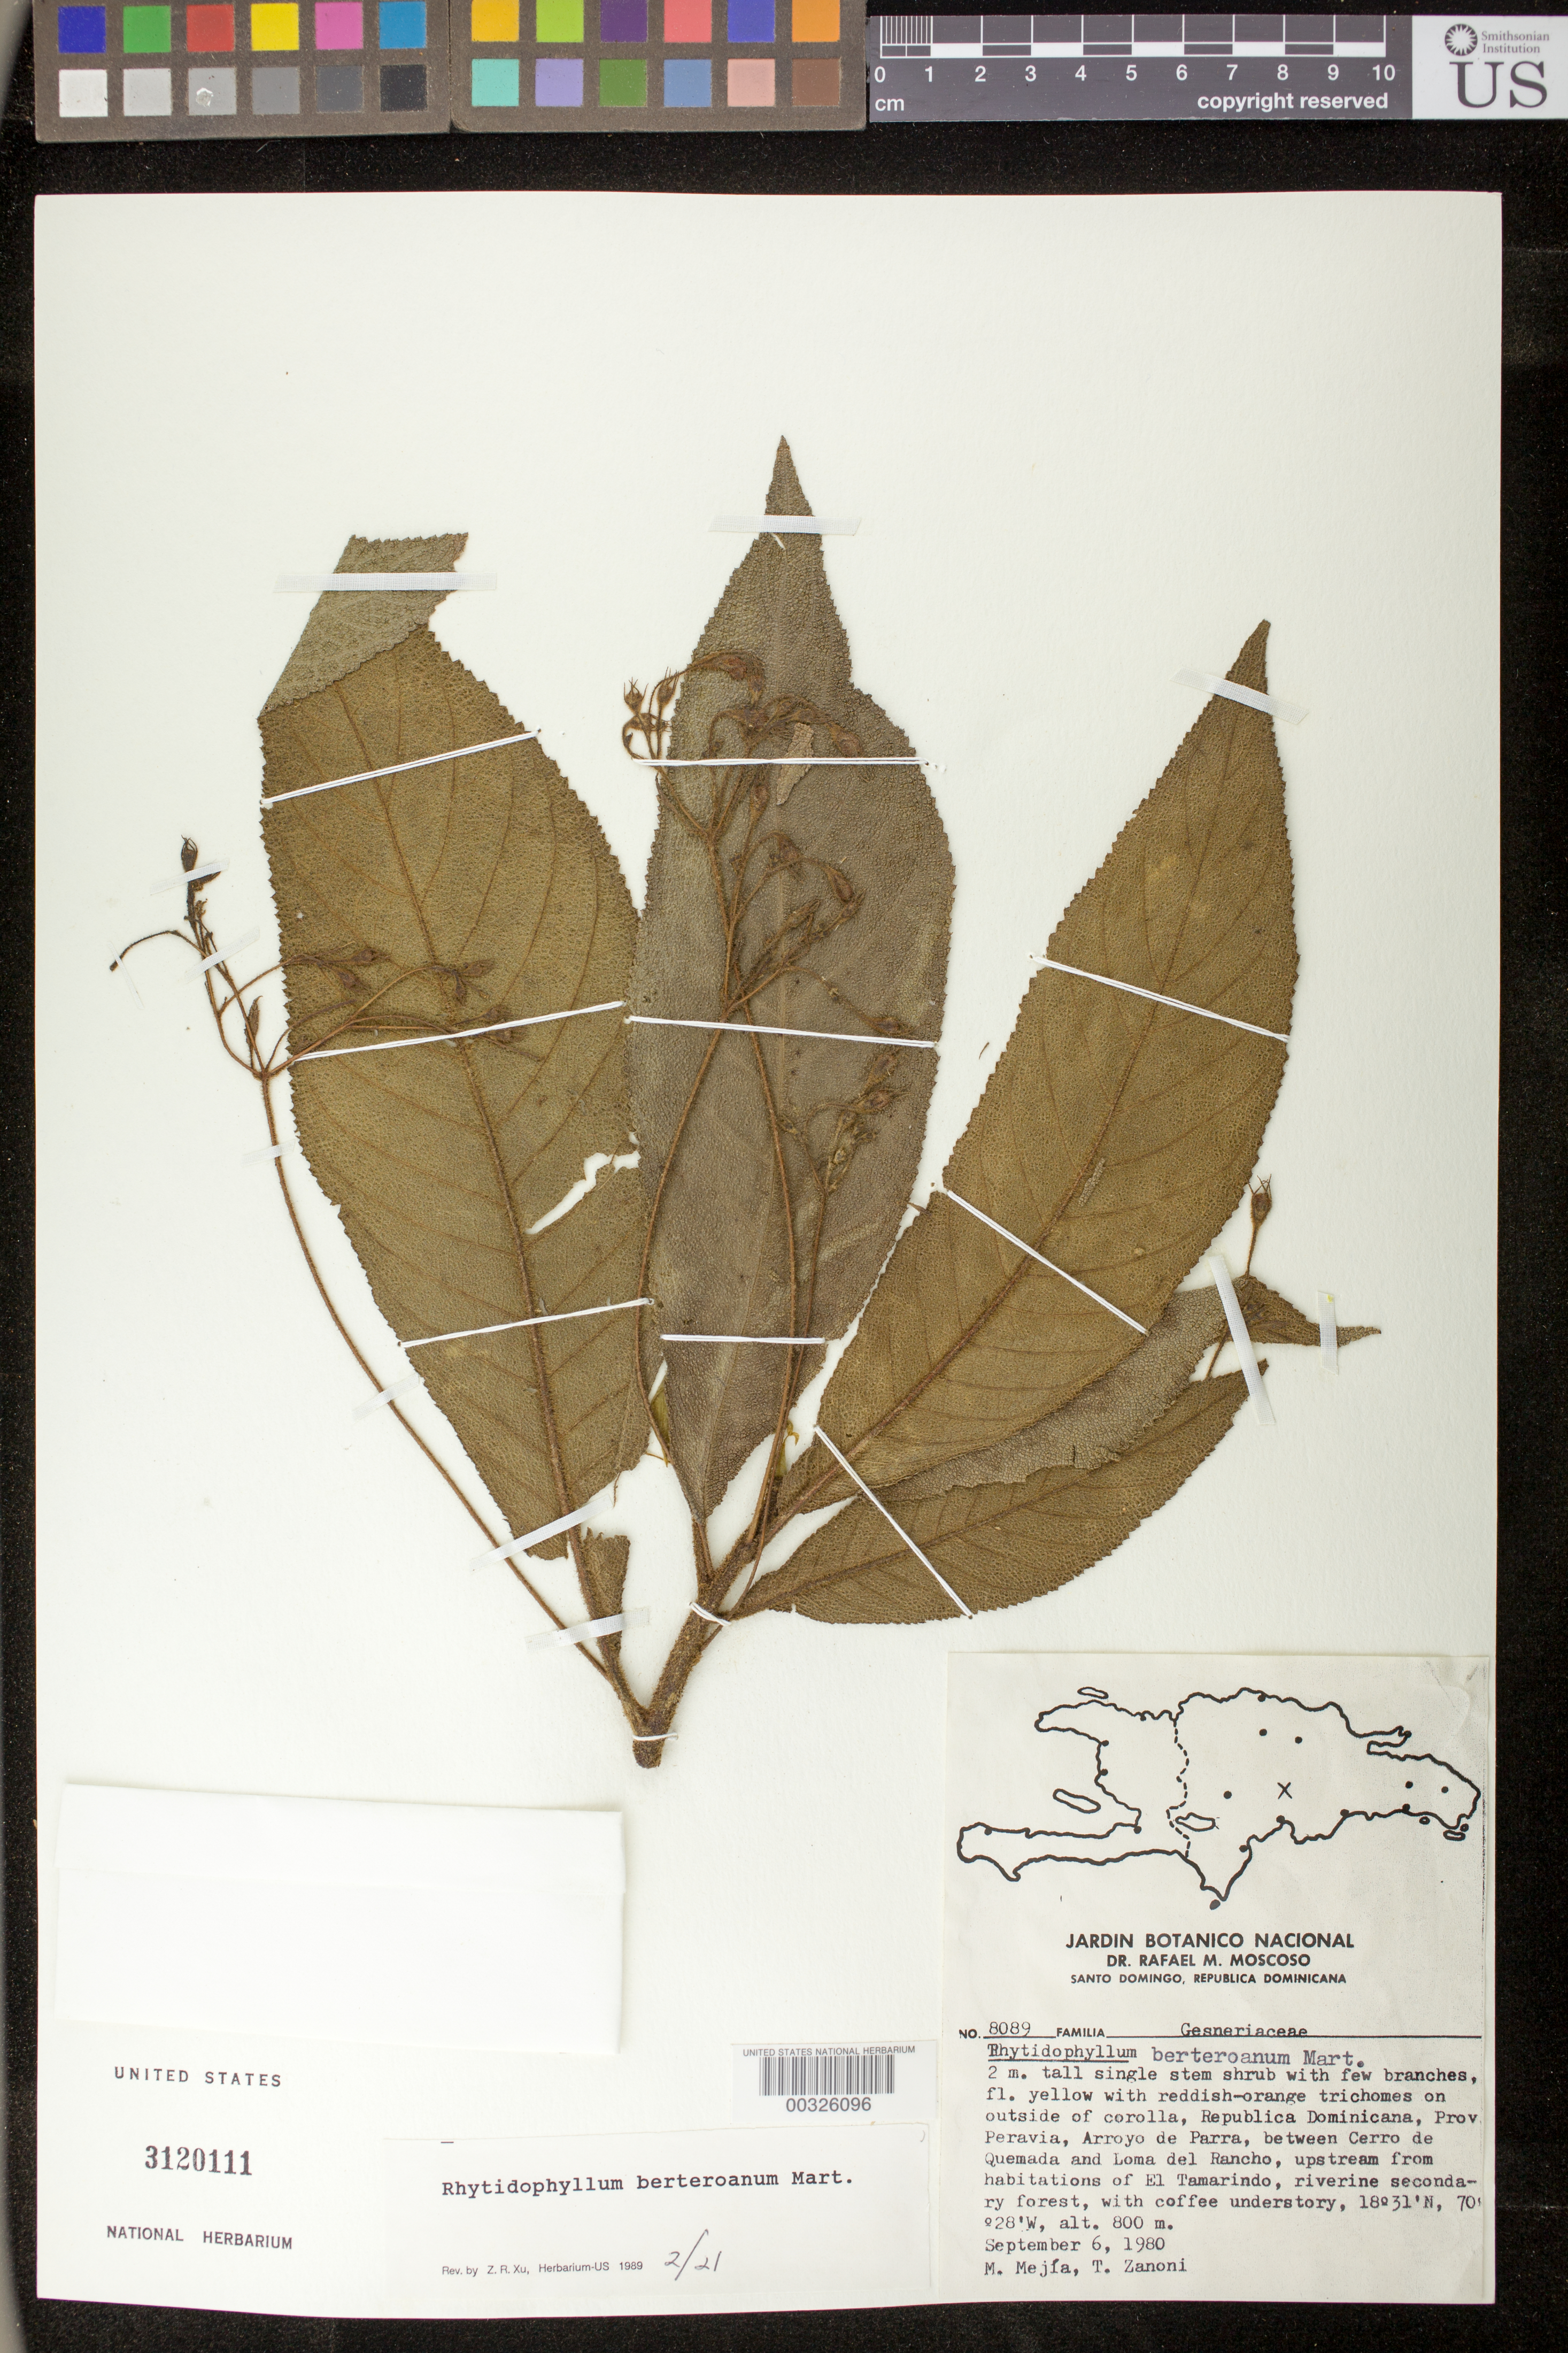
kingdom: Plantae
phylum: Tracheophyta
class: Magnoliopsida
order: Lamiales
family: Gesneriaceae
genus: Rhytidophyllum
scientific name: Rhytidophyllum berteroanum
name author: Mart.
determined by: Skog, Laurence E.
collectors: M. Mejia & T. A. Zanoni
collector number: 8089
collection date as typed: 06 Sep 1980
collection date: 1980-09-06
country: Dominican Republic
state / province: Peravia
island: Hispaniola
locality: Arroyo de Parra, between Cerro de Quemada and Loma del Rancho, upstream from habitations of El Tamarindo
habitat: Riverine secondary forest, with coffee understory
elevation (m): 800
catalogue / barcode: US 3120111